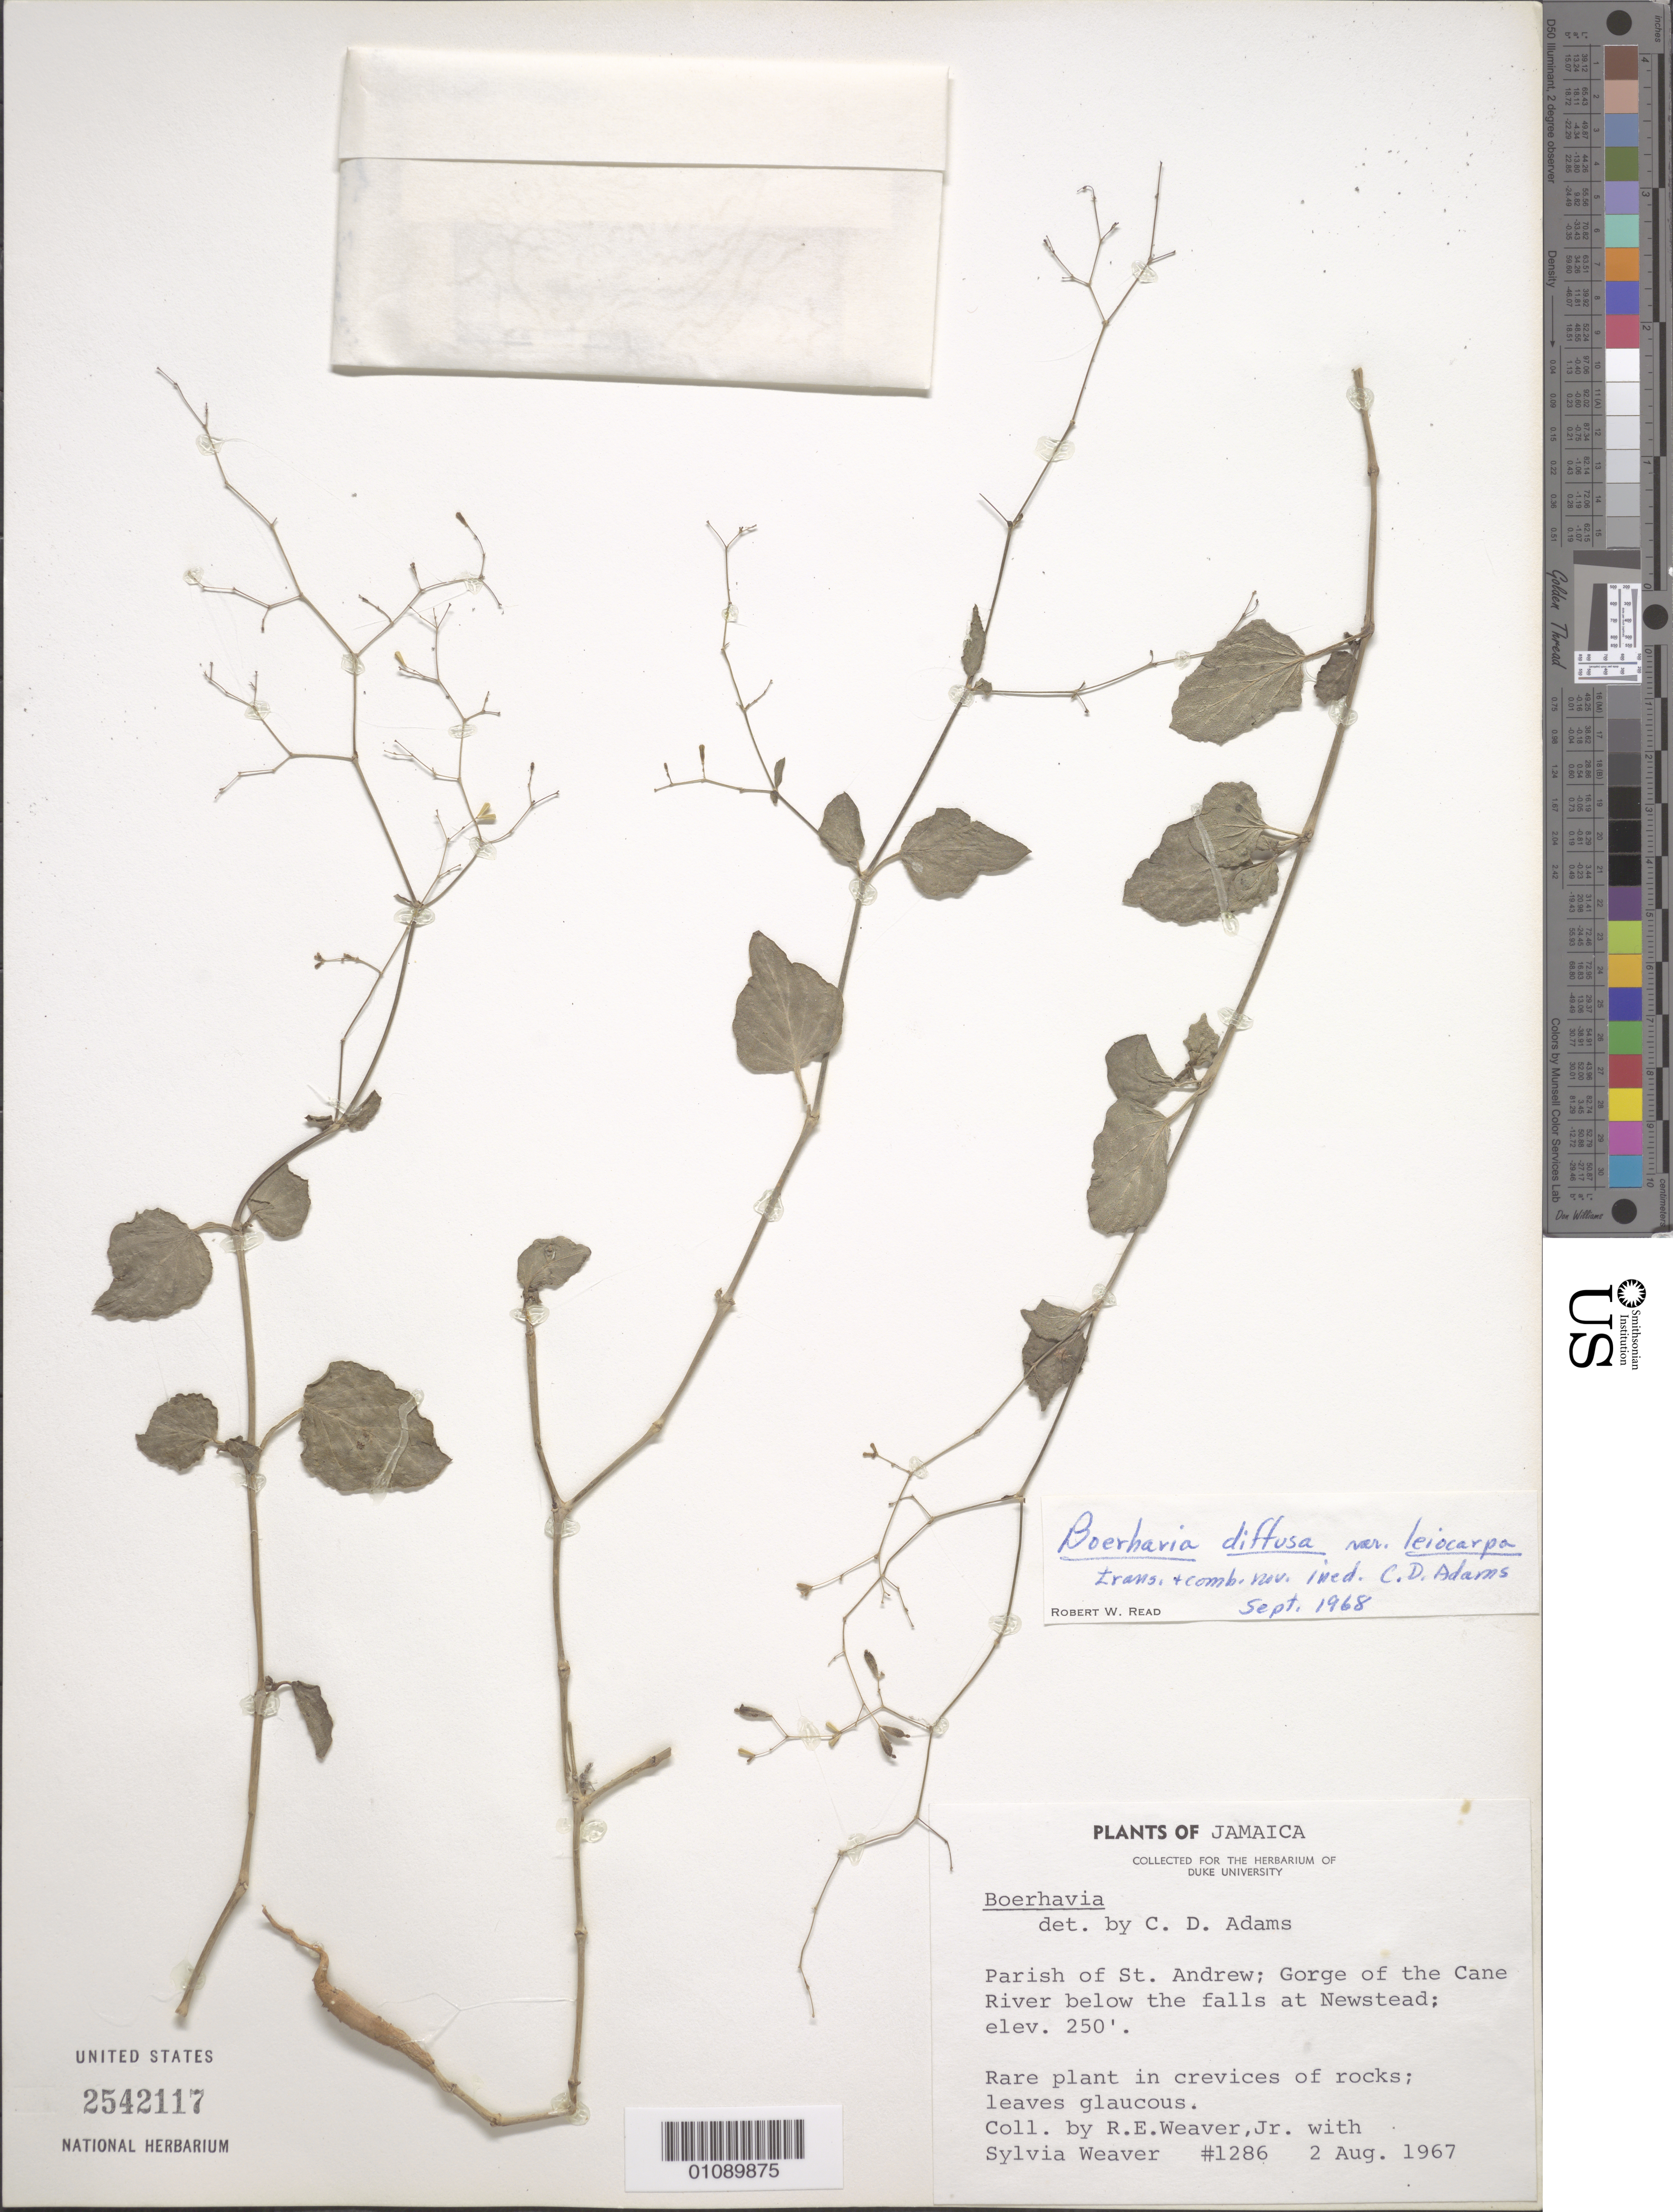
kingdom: Plantae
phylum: Tracheophyta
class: Magnoliopsida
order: Caryophyllales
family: Nyctaginaceae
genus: Boerhavia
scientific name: Boerhavia diffusa var. leiocarpa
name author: (Heimerl) C.D. Adams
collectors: R. Weaver Jr. & S. Weaver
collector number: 1286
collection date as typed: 02 Aug 1967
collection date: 1967-08-02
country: Jamaica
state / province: Saint Andrew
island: Jamaica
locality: Parish of St. Andrew; Gorge of the Cane River below the falls at Newstead.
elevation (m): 76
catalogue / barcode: US 2542117